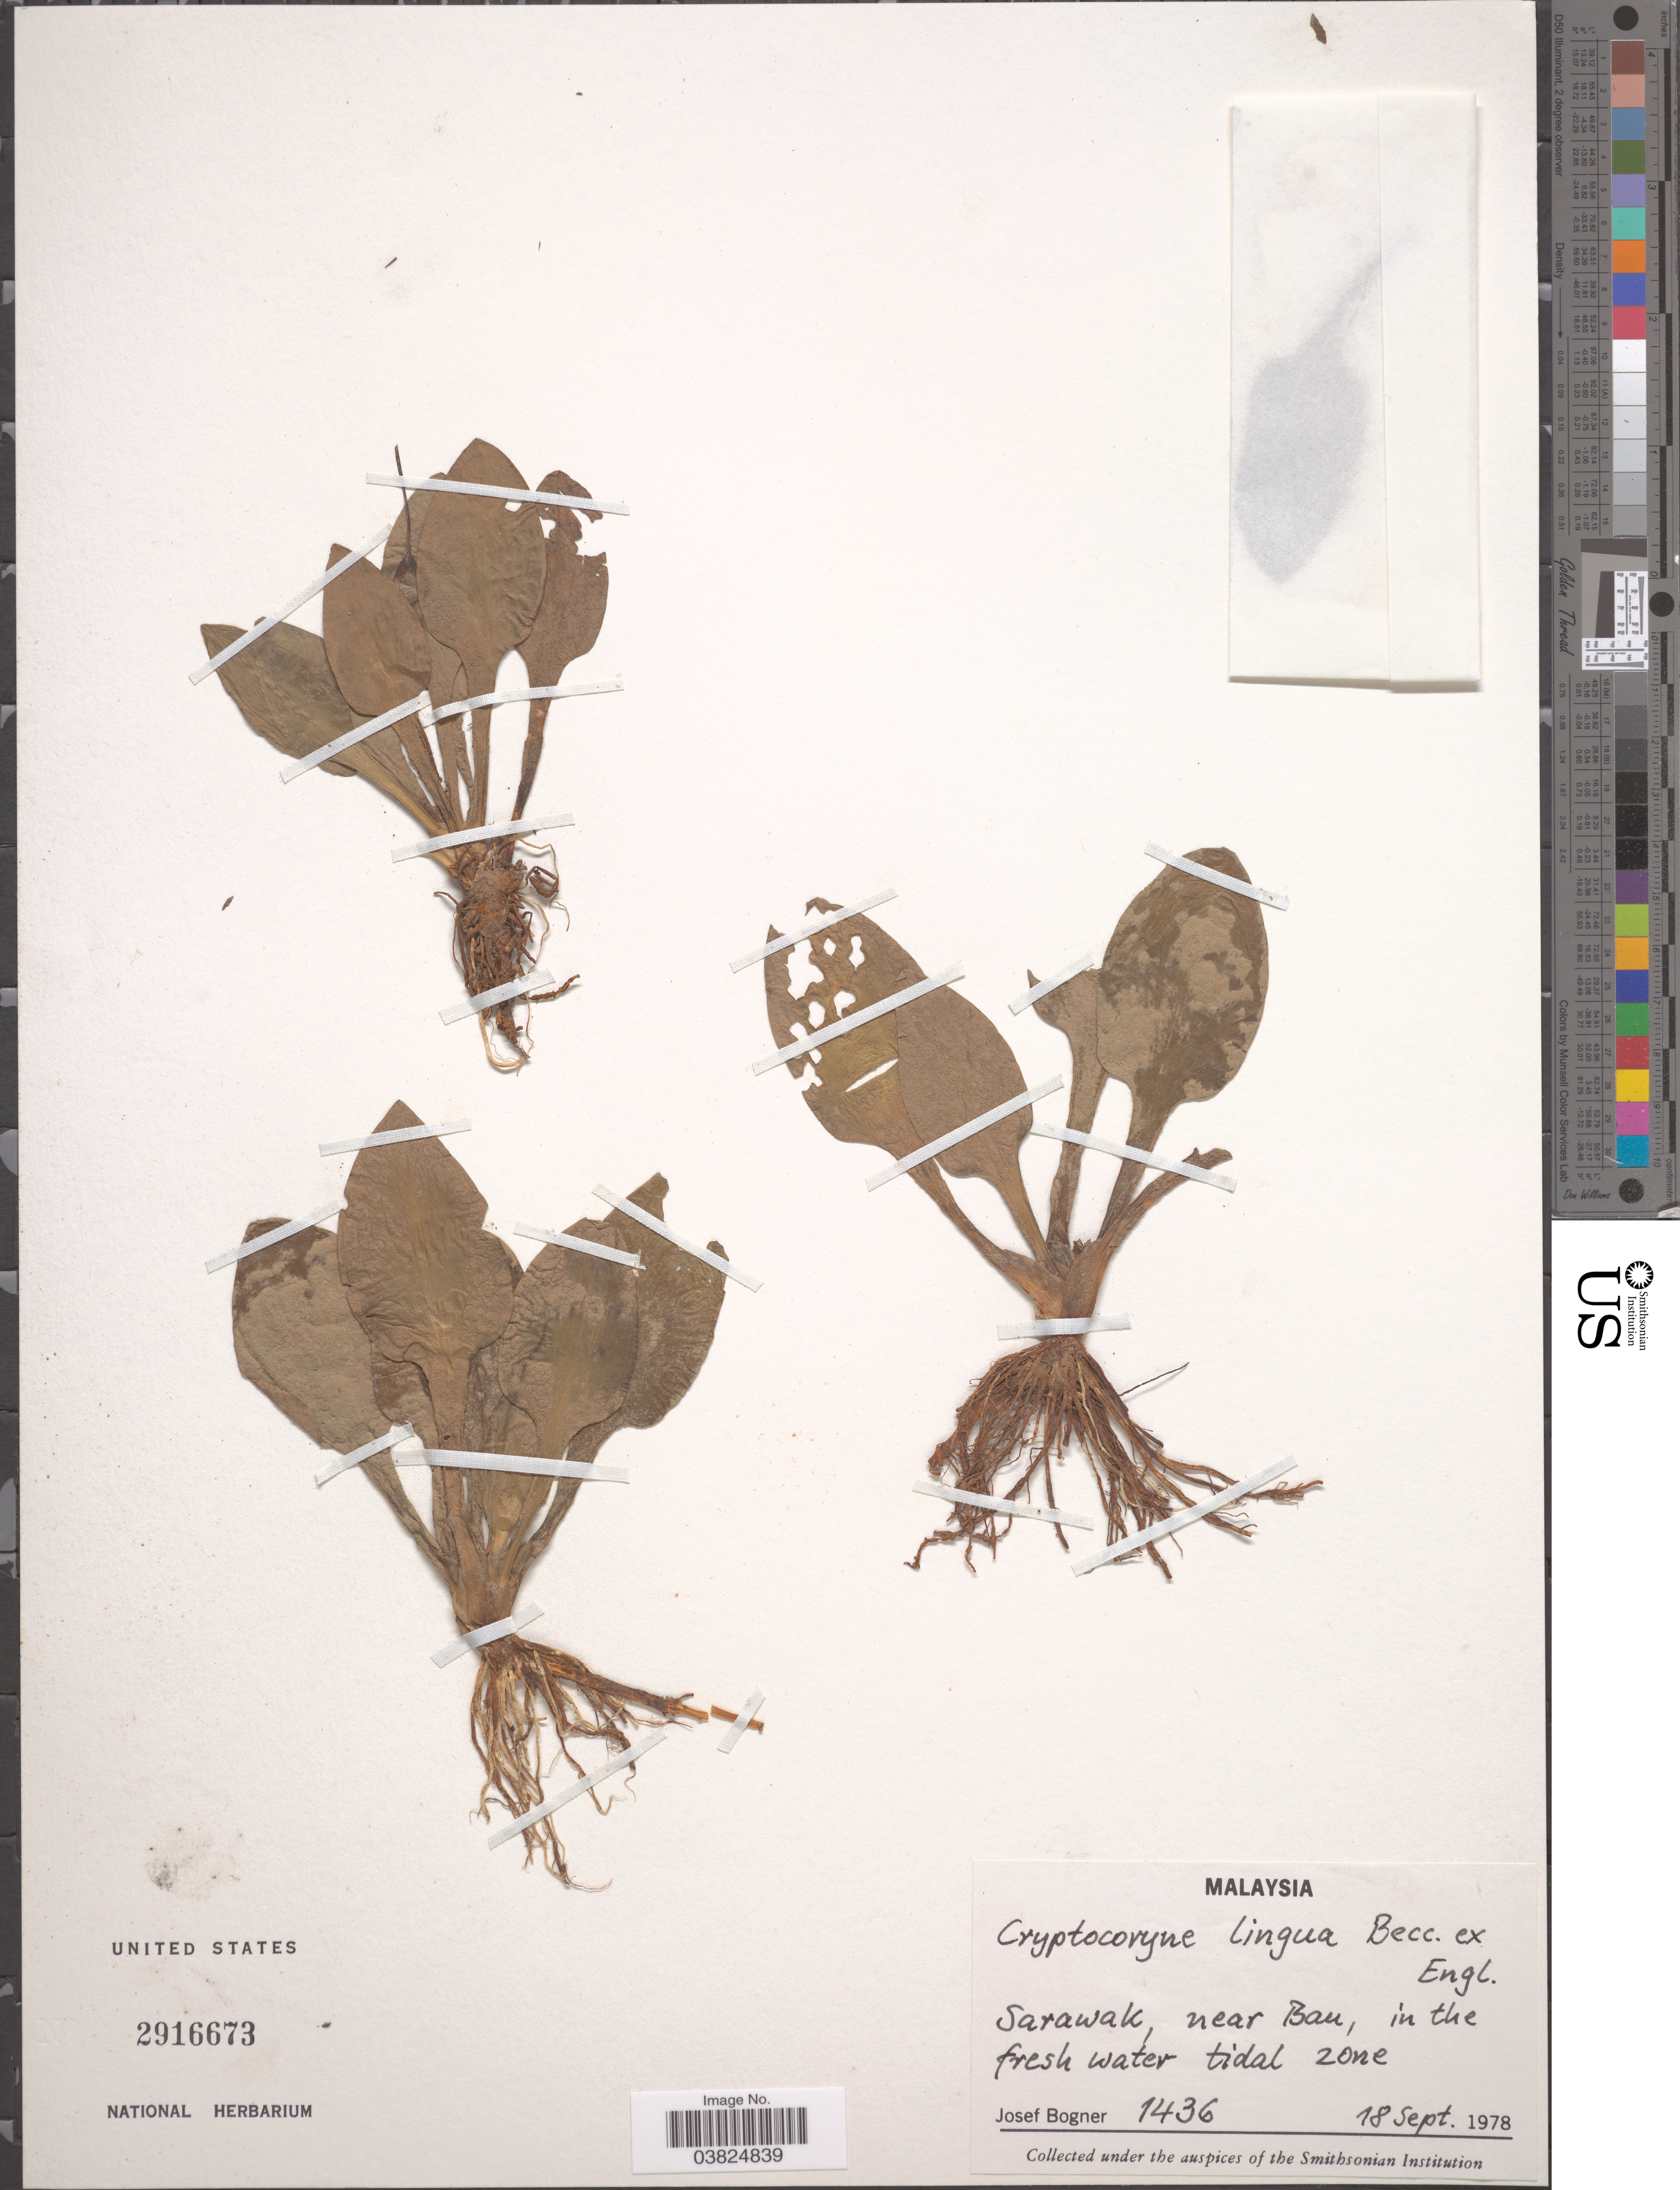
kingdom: Plantae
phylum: Tracheophyta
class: Liliopsida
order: Alismatales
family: Araceae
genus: Cryptocoryne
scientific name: Cryptocoryne lingua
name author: Becc. ex Engl.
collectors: J. Bogner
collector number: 1436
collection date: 1978-09-18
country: Malaysia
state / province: Sarawak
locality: Near Bau, in the fresh water tidal zone.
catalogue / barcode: US 2916673